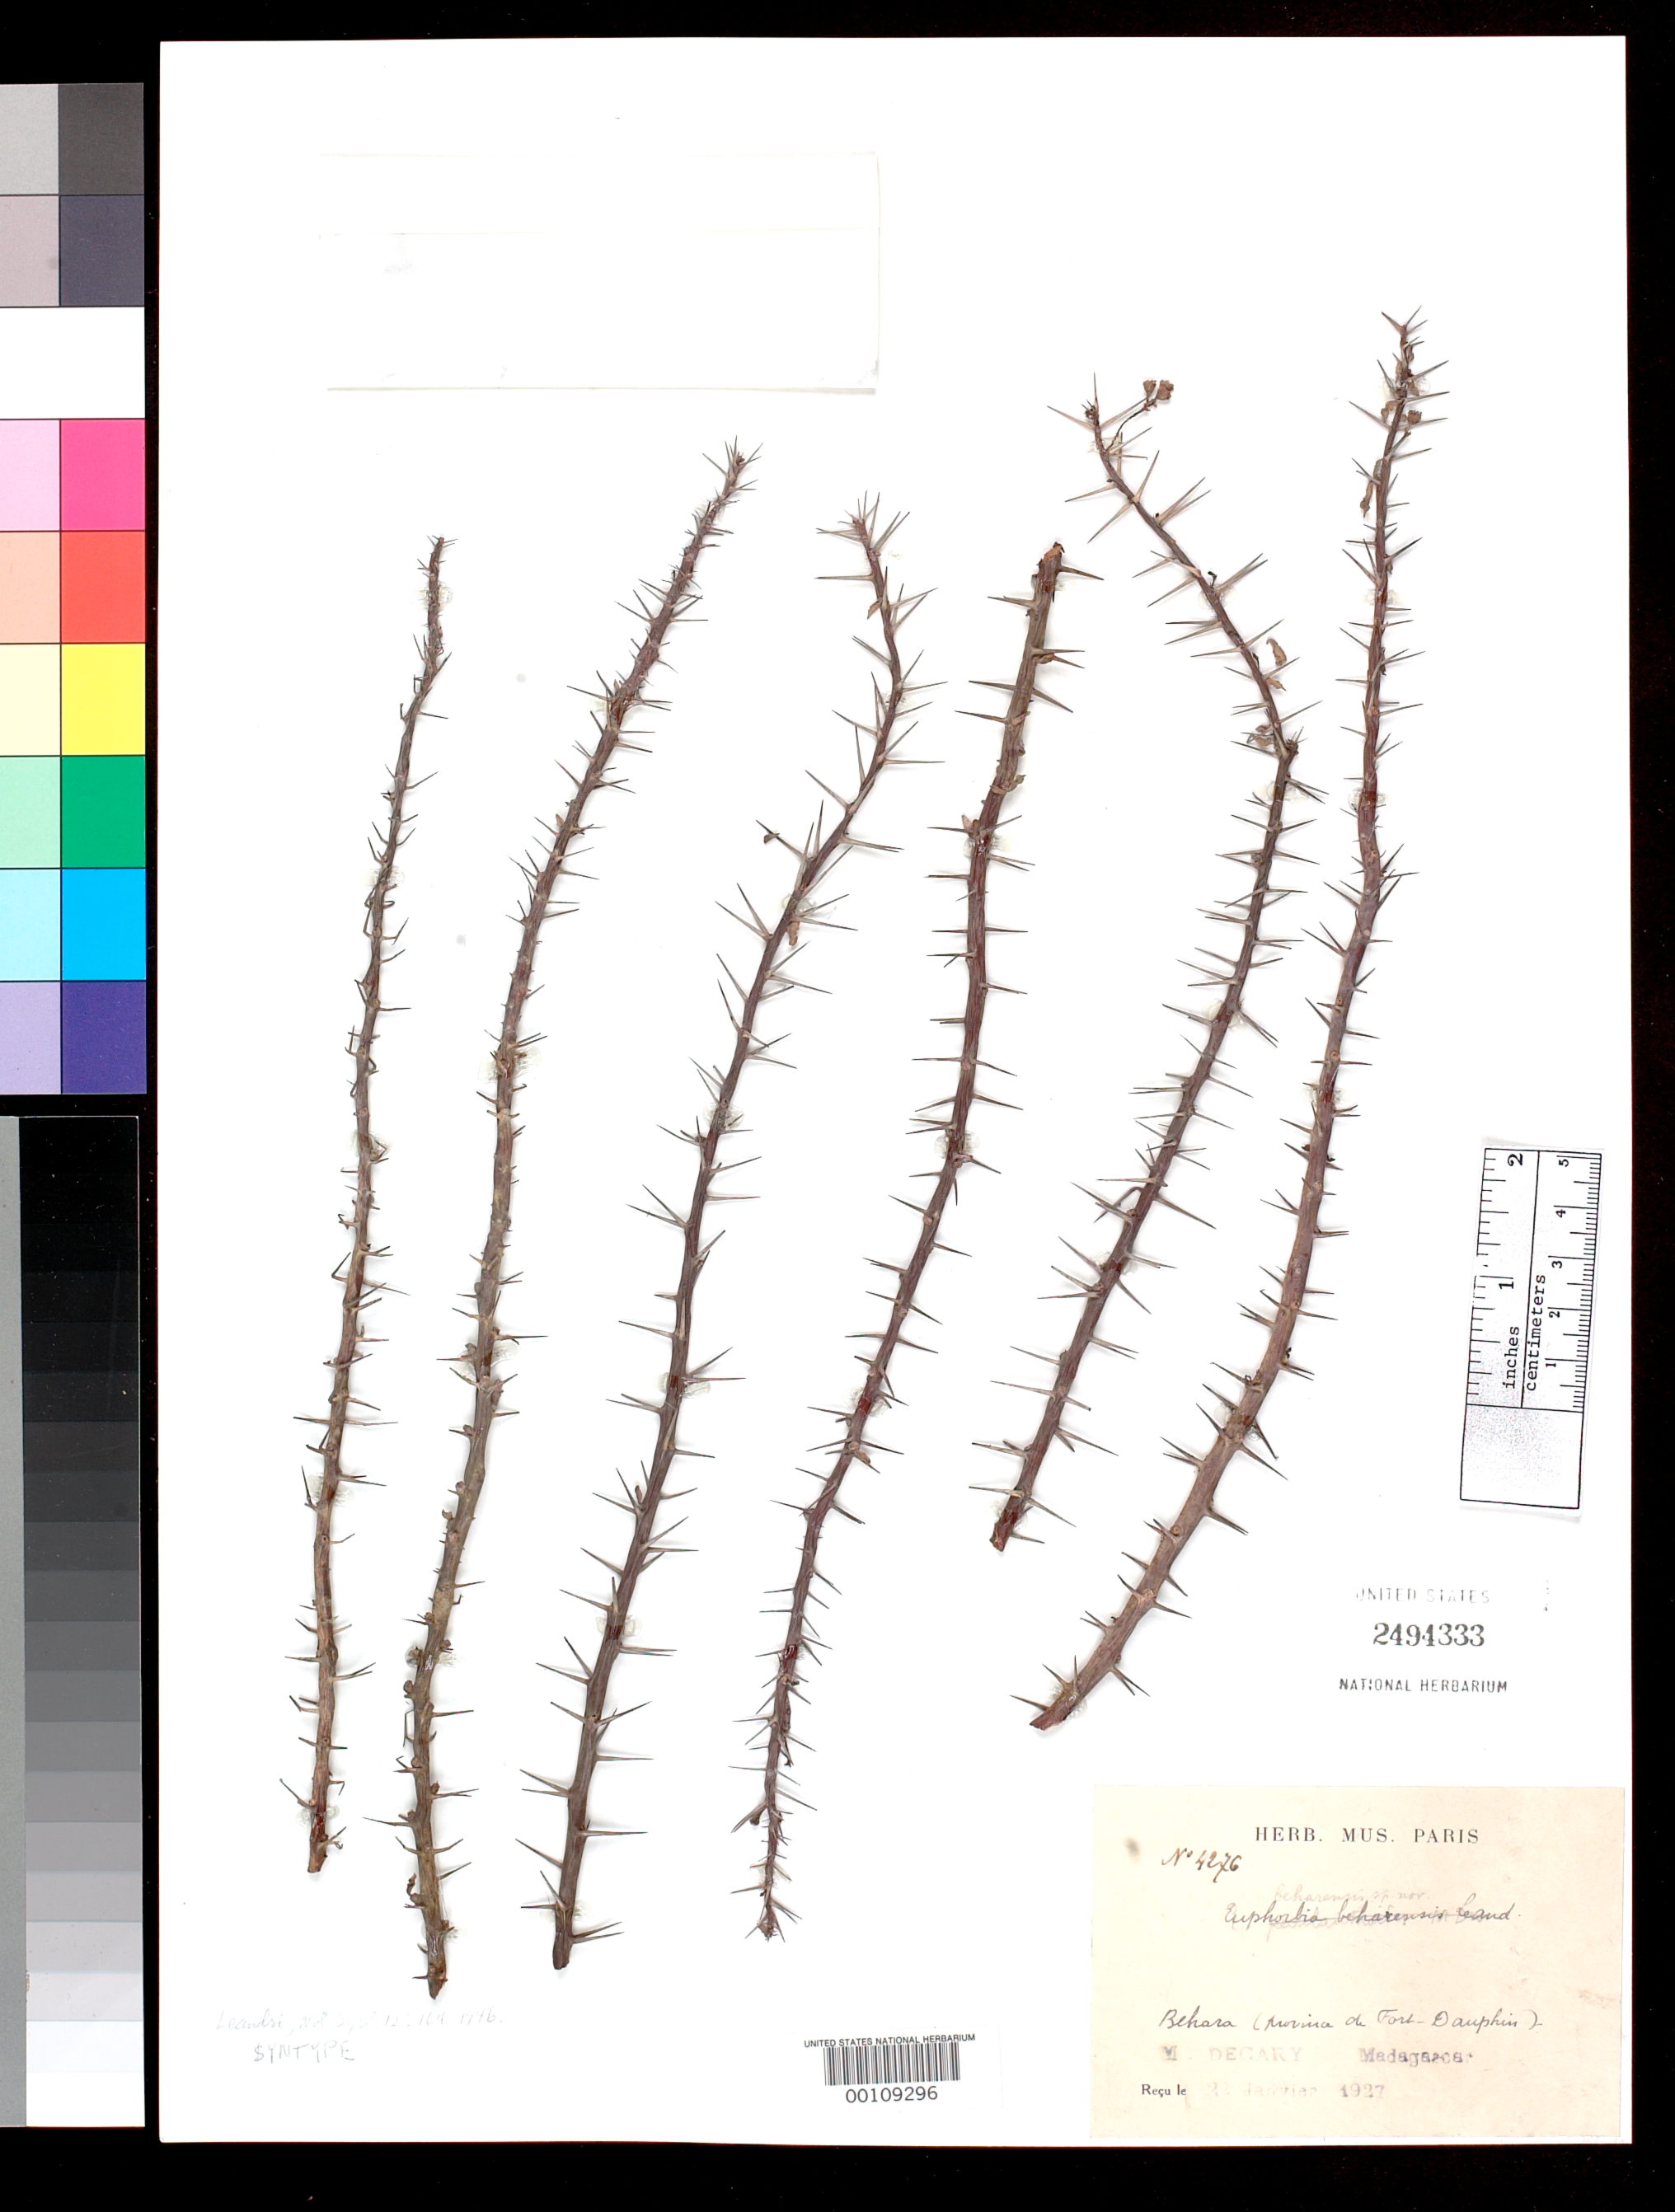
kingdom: Plantae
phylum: Tracheophyta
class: Magnoliopsida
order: Malpighiales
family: Euphorbiaceae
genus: Euphorbia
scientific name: Euphorbia beharensis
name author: Leandri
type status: Syntype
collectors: R. Decary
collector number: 4276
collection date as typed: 22 Jan 1927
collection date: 1927-01-22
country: Madagascar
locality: Fort Dauphin, Behara.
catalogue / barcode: US 2494333